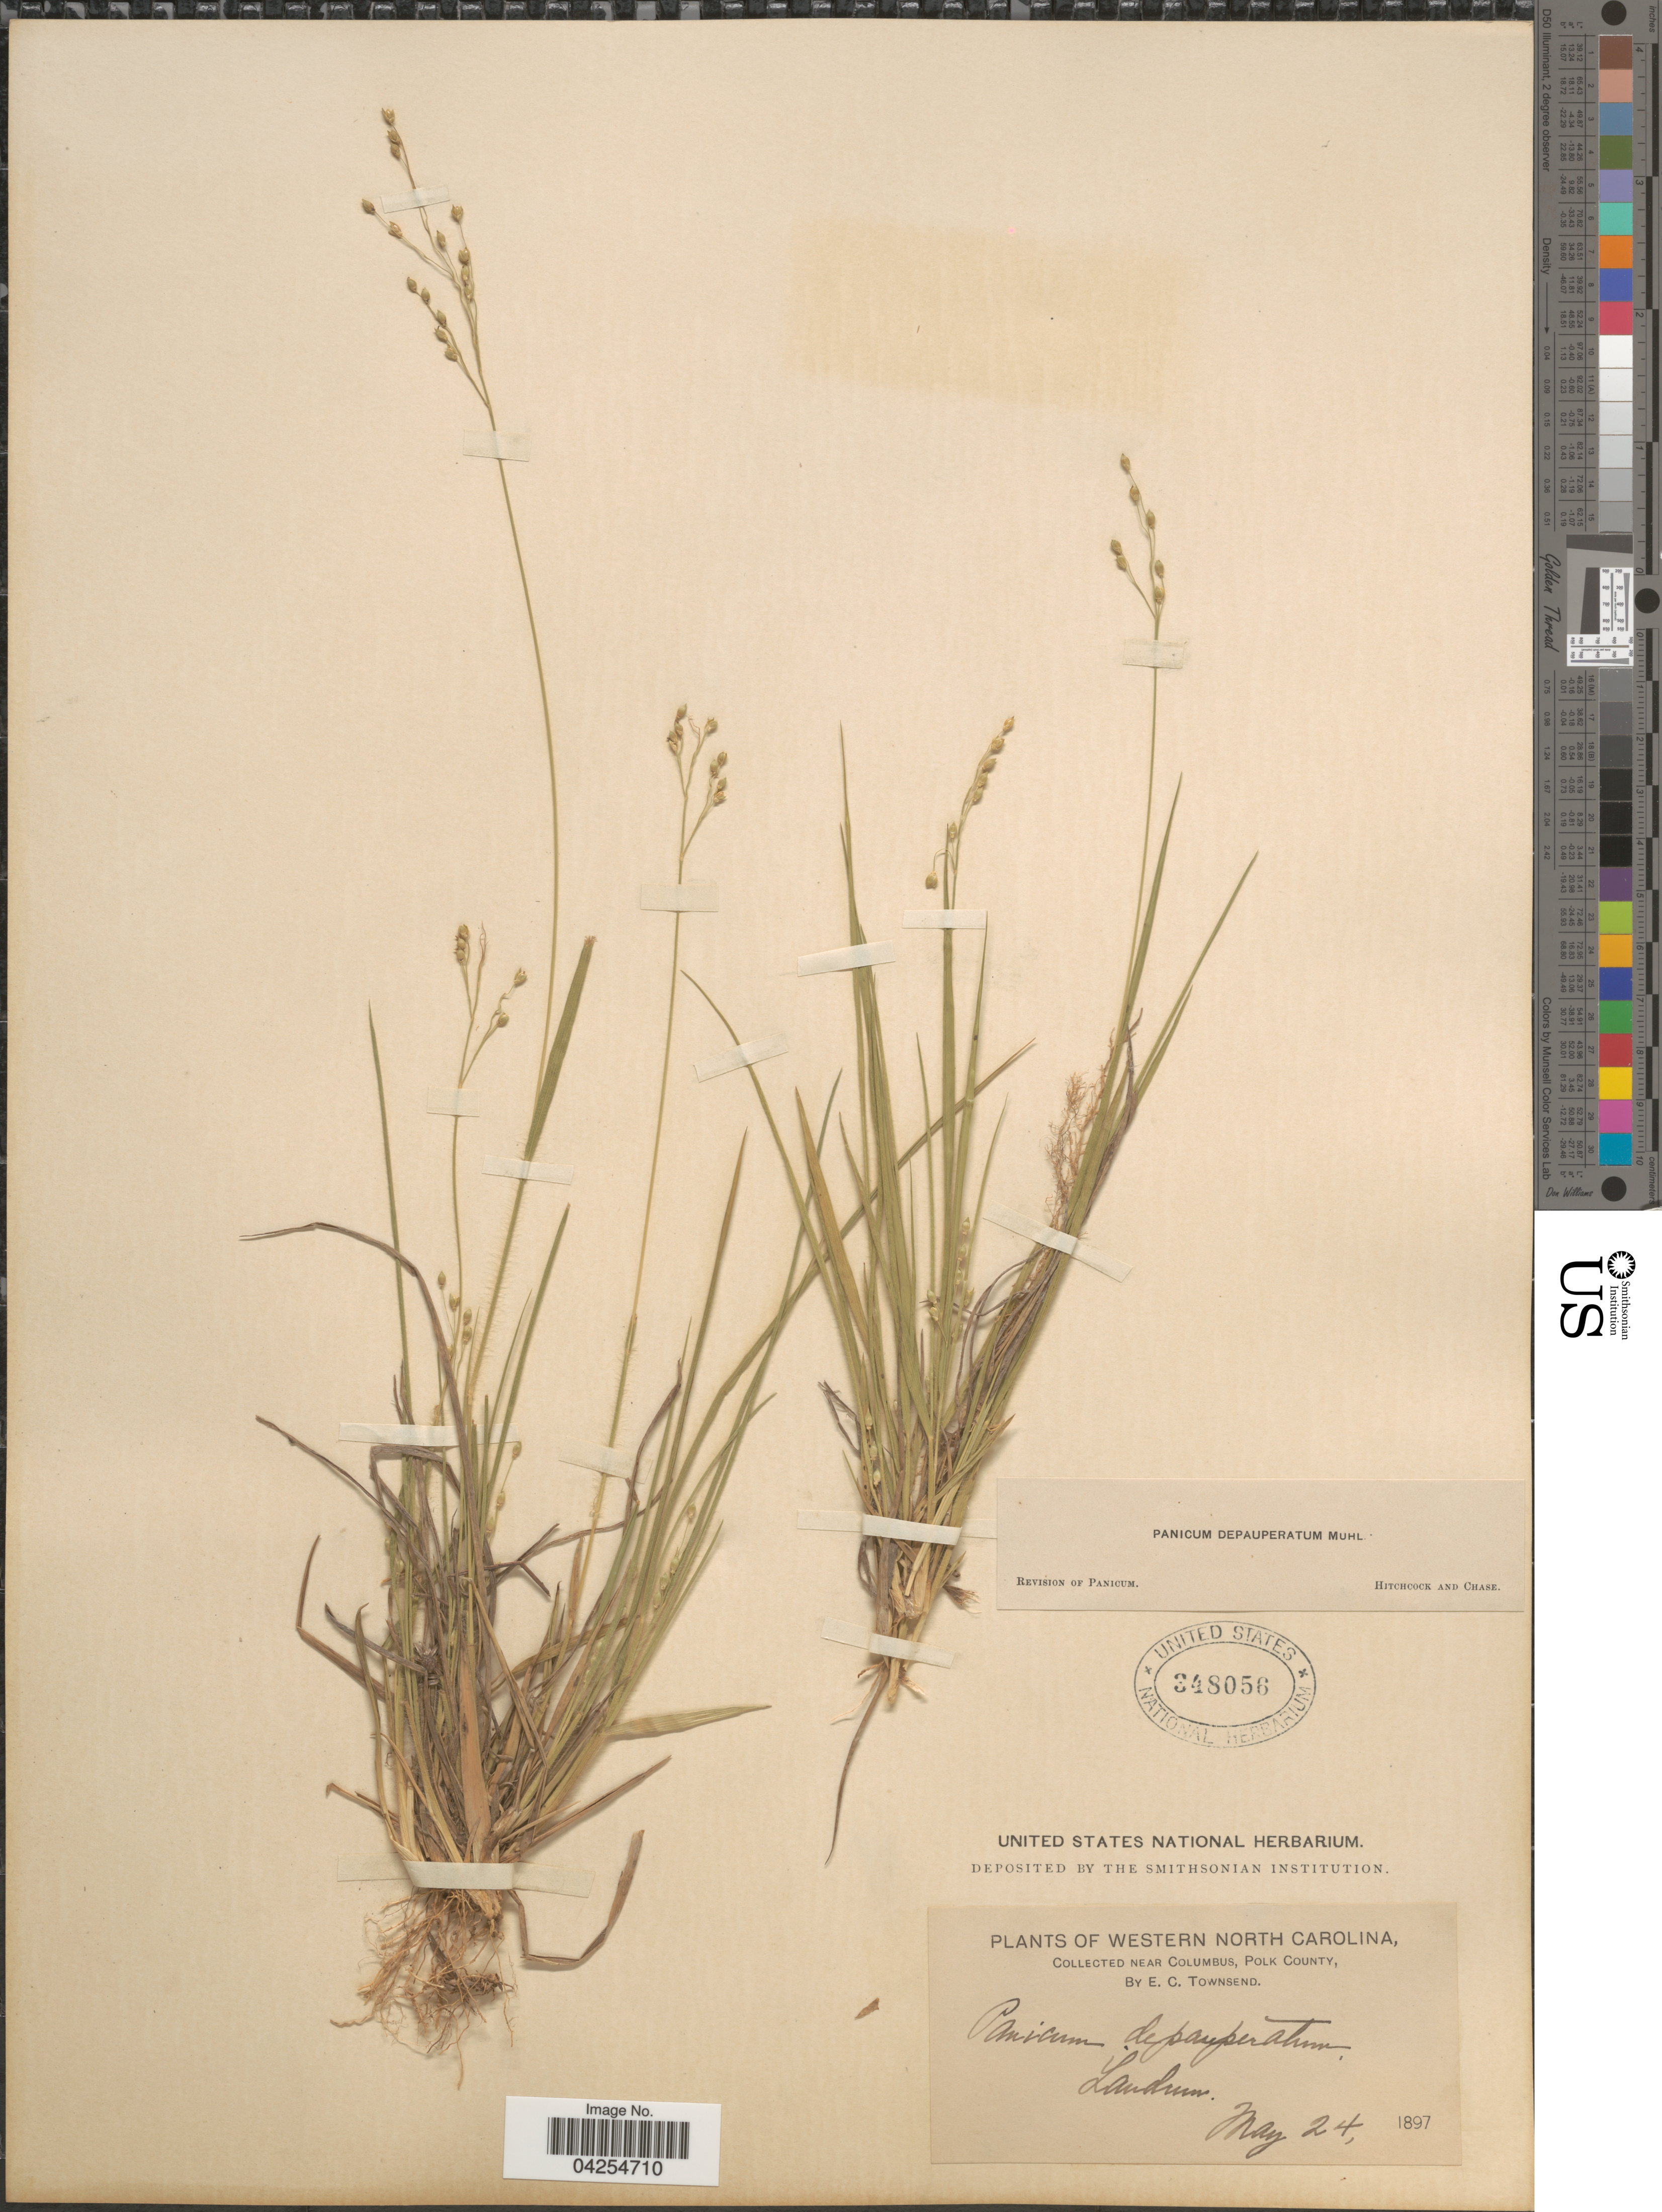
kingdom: Plantae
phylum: Tracheophyta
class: Liliopsida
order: Poales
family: Poaceae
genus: Dichanthelium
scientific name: Dichanthelium depauperatum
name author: (Muhl.) Gould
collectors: E. C. Townsend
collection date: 1897-05-24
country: United States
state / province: North Carolina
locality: Western North Carolina. Near Columbus, Polk County. Landrum.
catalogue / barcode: US 348056